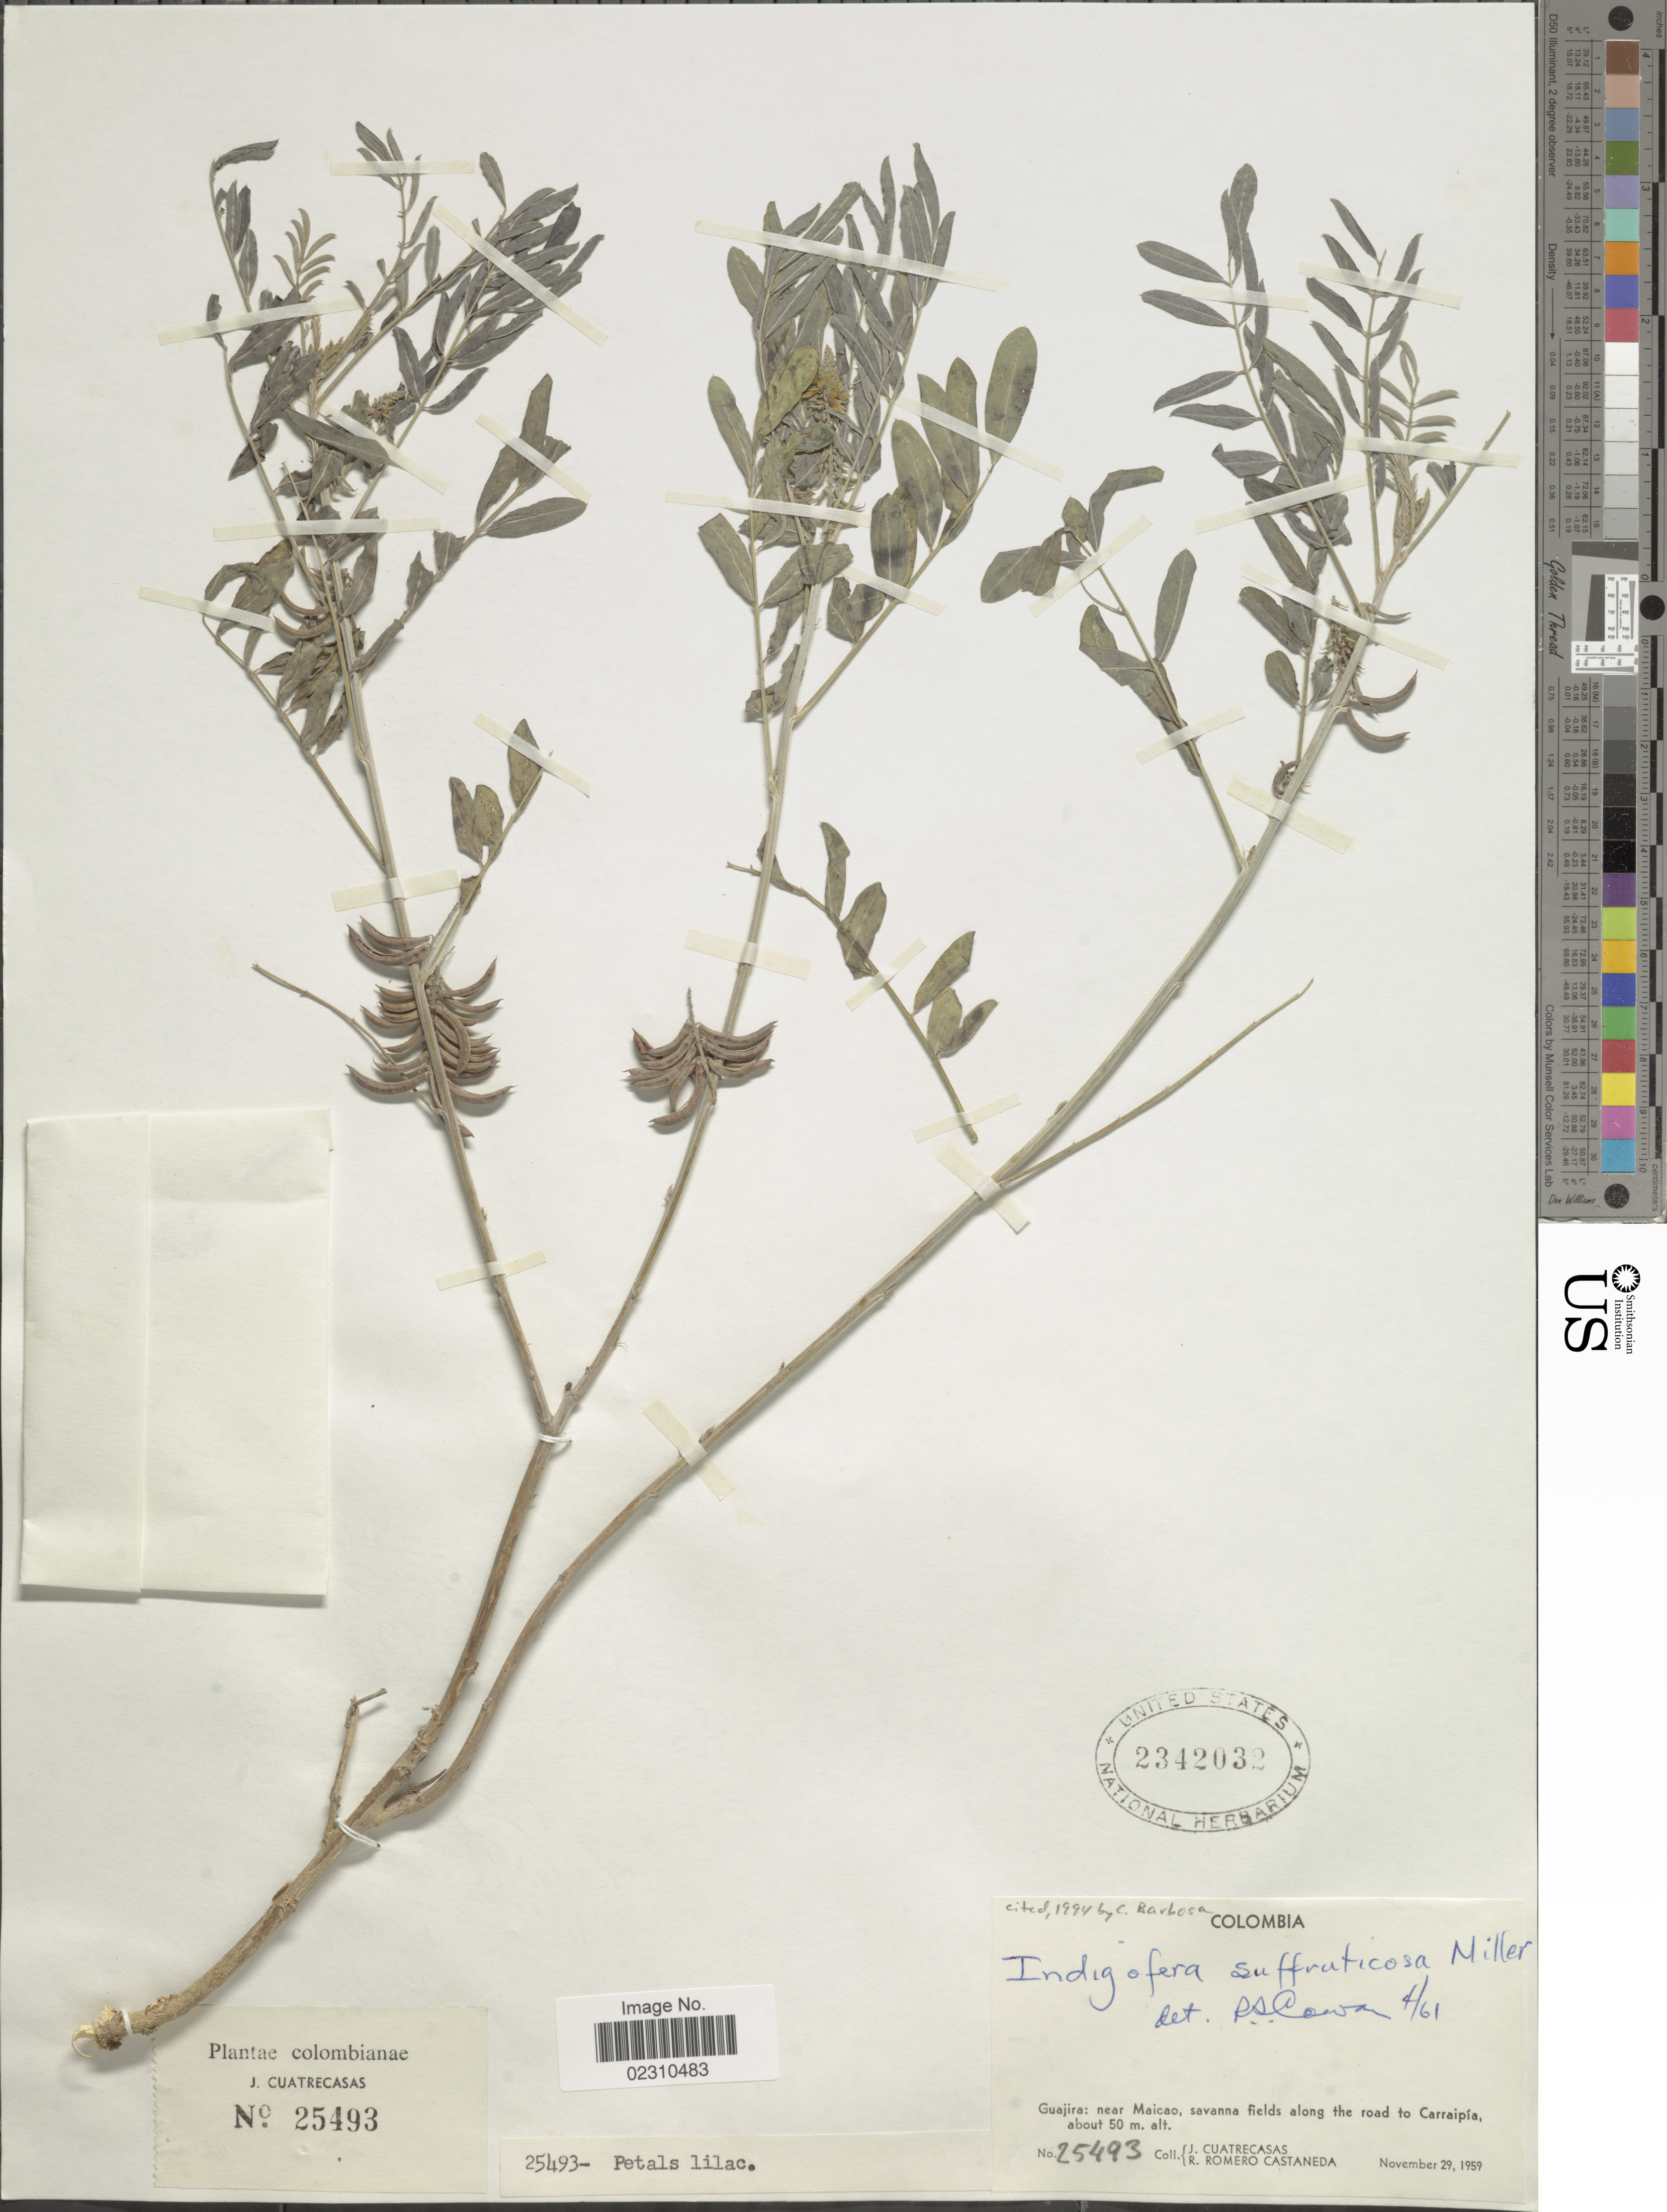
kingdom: Plantae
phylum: Tracheophyta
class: Magnoliopsida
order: Fabales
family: Fabaceae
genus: Indigofera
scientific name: Indigofera suffruticosa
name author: Mill.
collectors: J. Cuatrecasas & R. Romero Castañeda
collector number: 25493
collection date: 1959-11-29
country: Colombia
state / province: La Guajira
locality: Guajira: near Maicao, savanna fields along the road to Carraipia,.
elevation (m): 50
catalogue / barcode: US 2342032